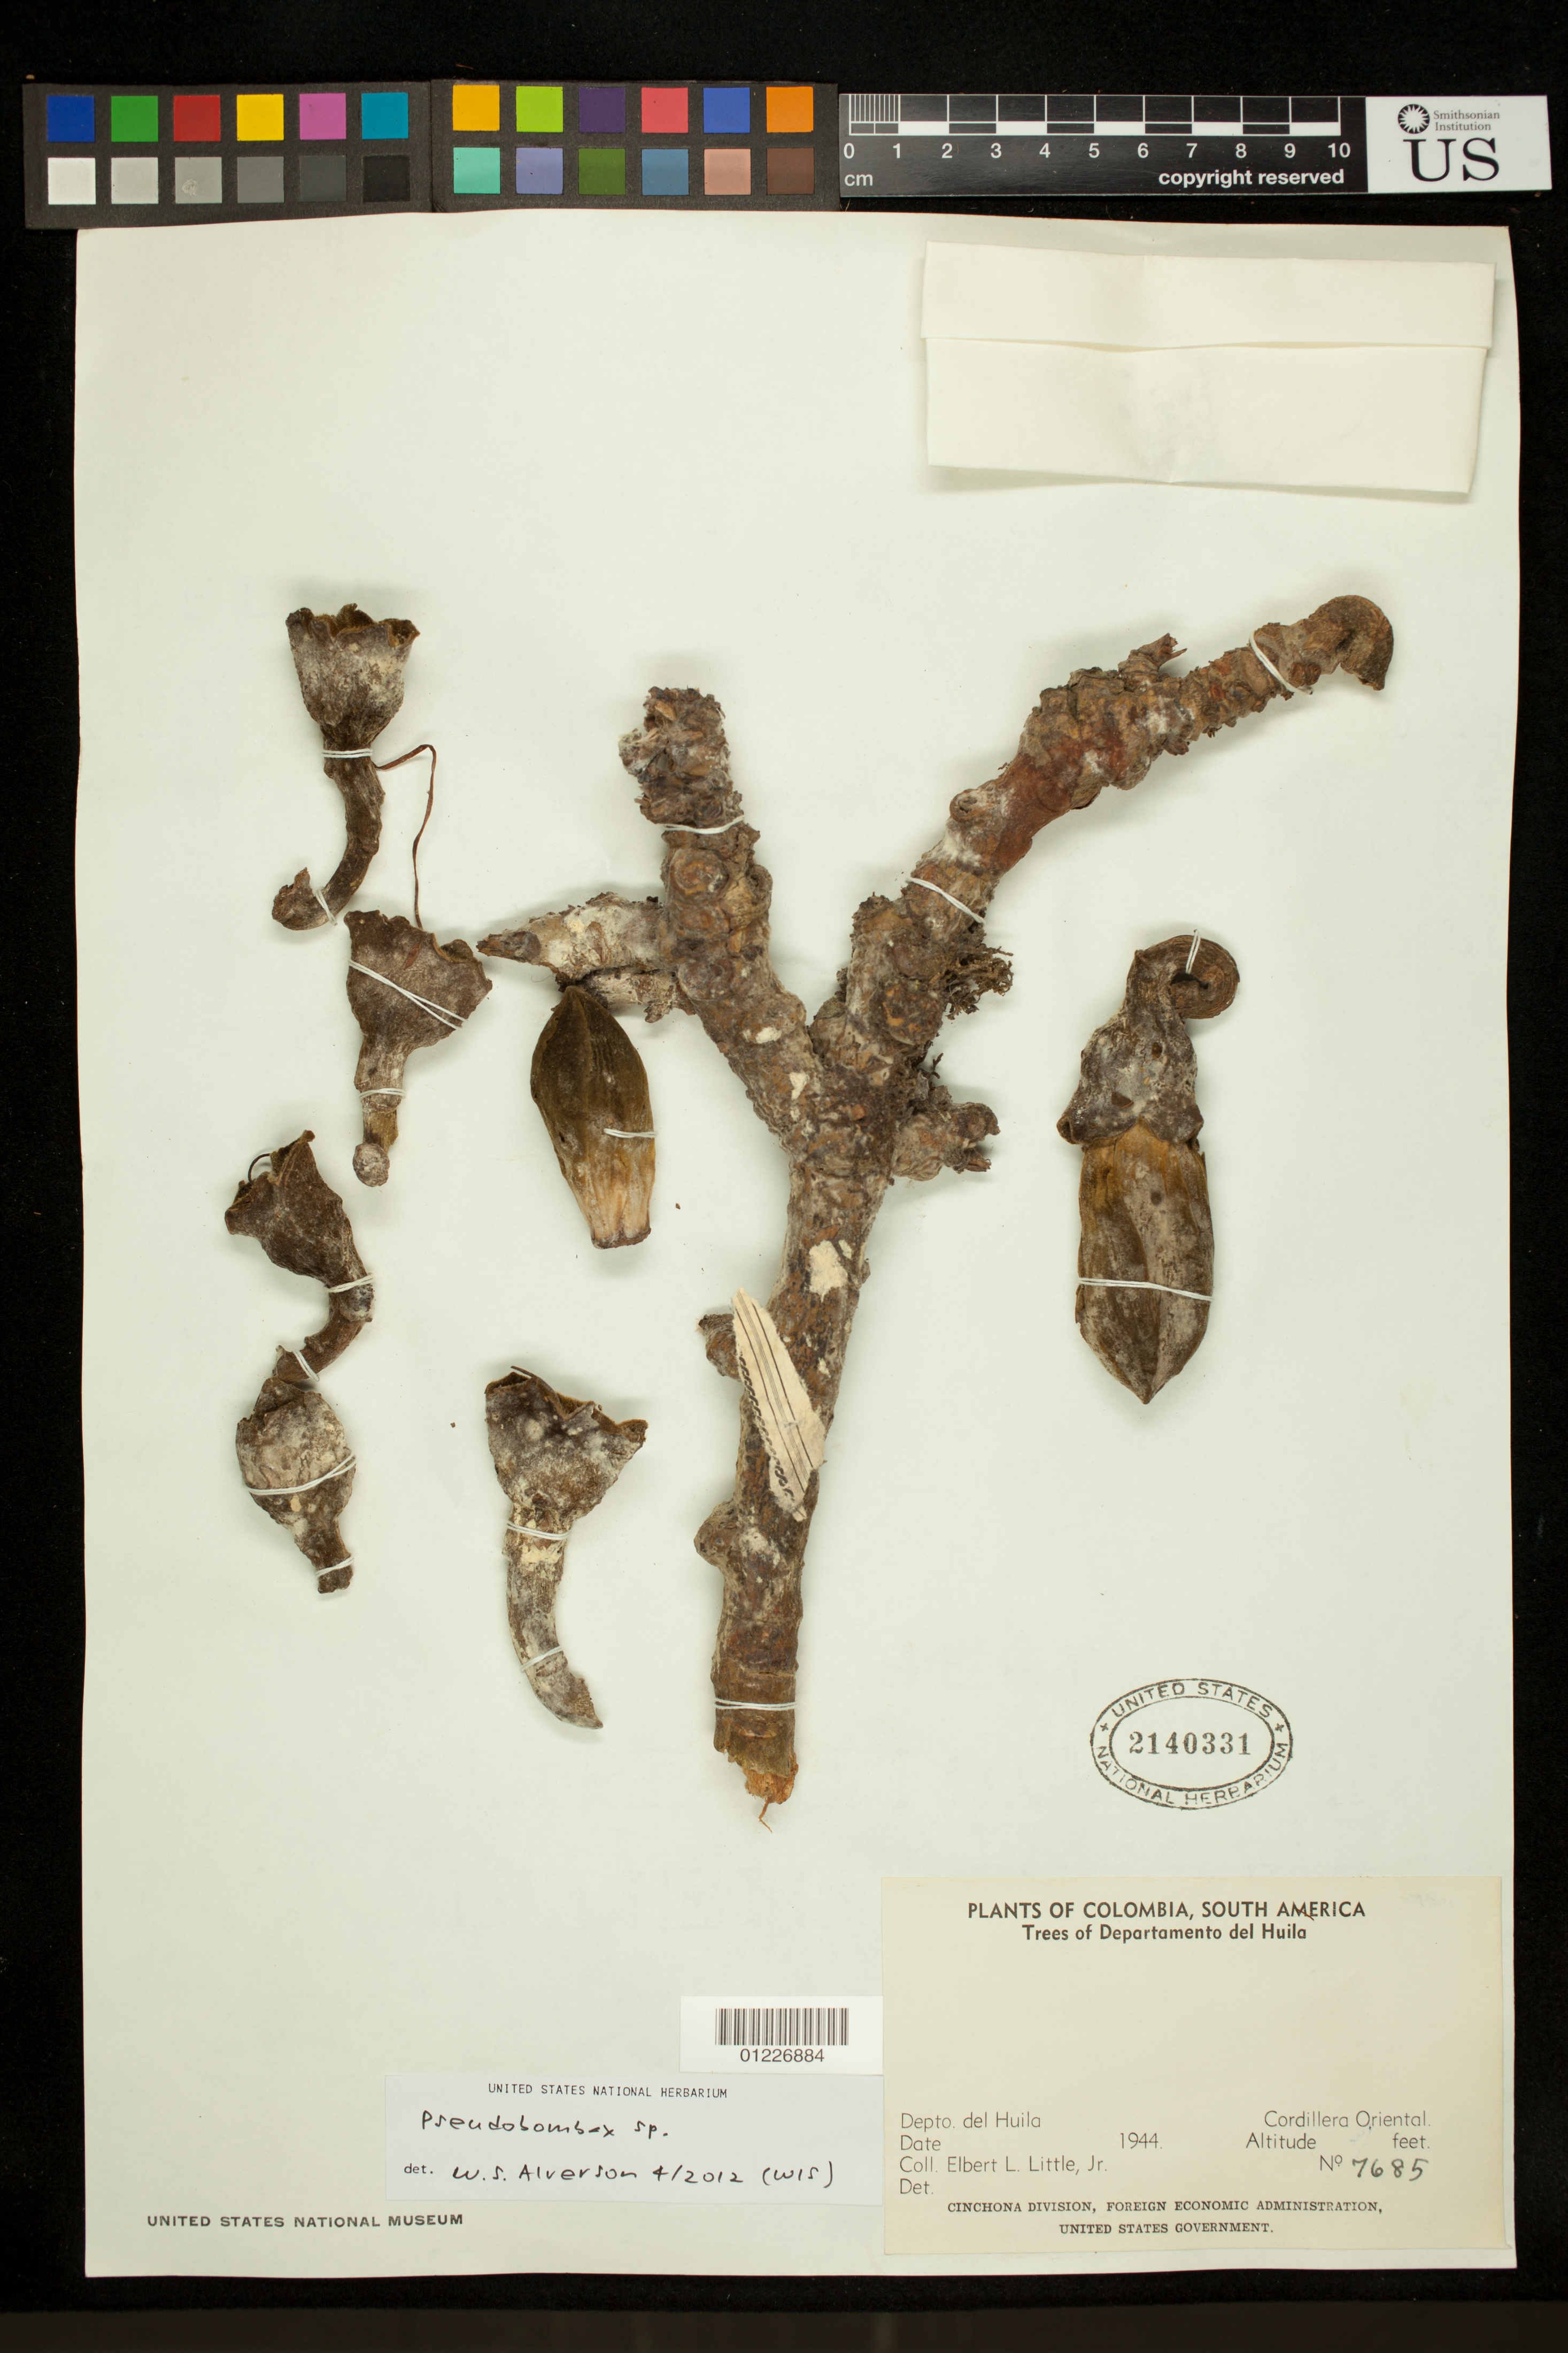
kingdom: Plantae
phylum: Tracheophyta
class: Magnoliopsida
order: Malvales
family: Malvaceae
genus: Pseudobombax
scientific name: Pseudobombax sp.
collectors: E. L. Little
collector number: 7685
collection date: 1944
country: Colombia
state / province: Huila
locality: Cordillera Oriental.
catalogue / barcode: US 2140331